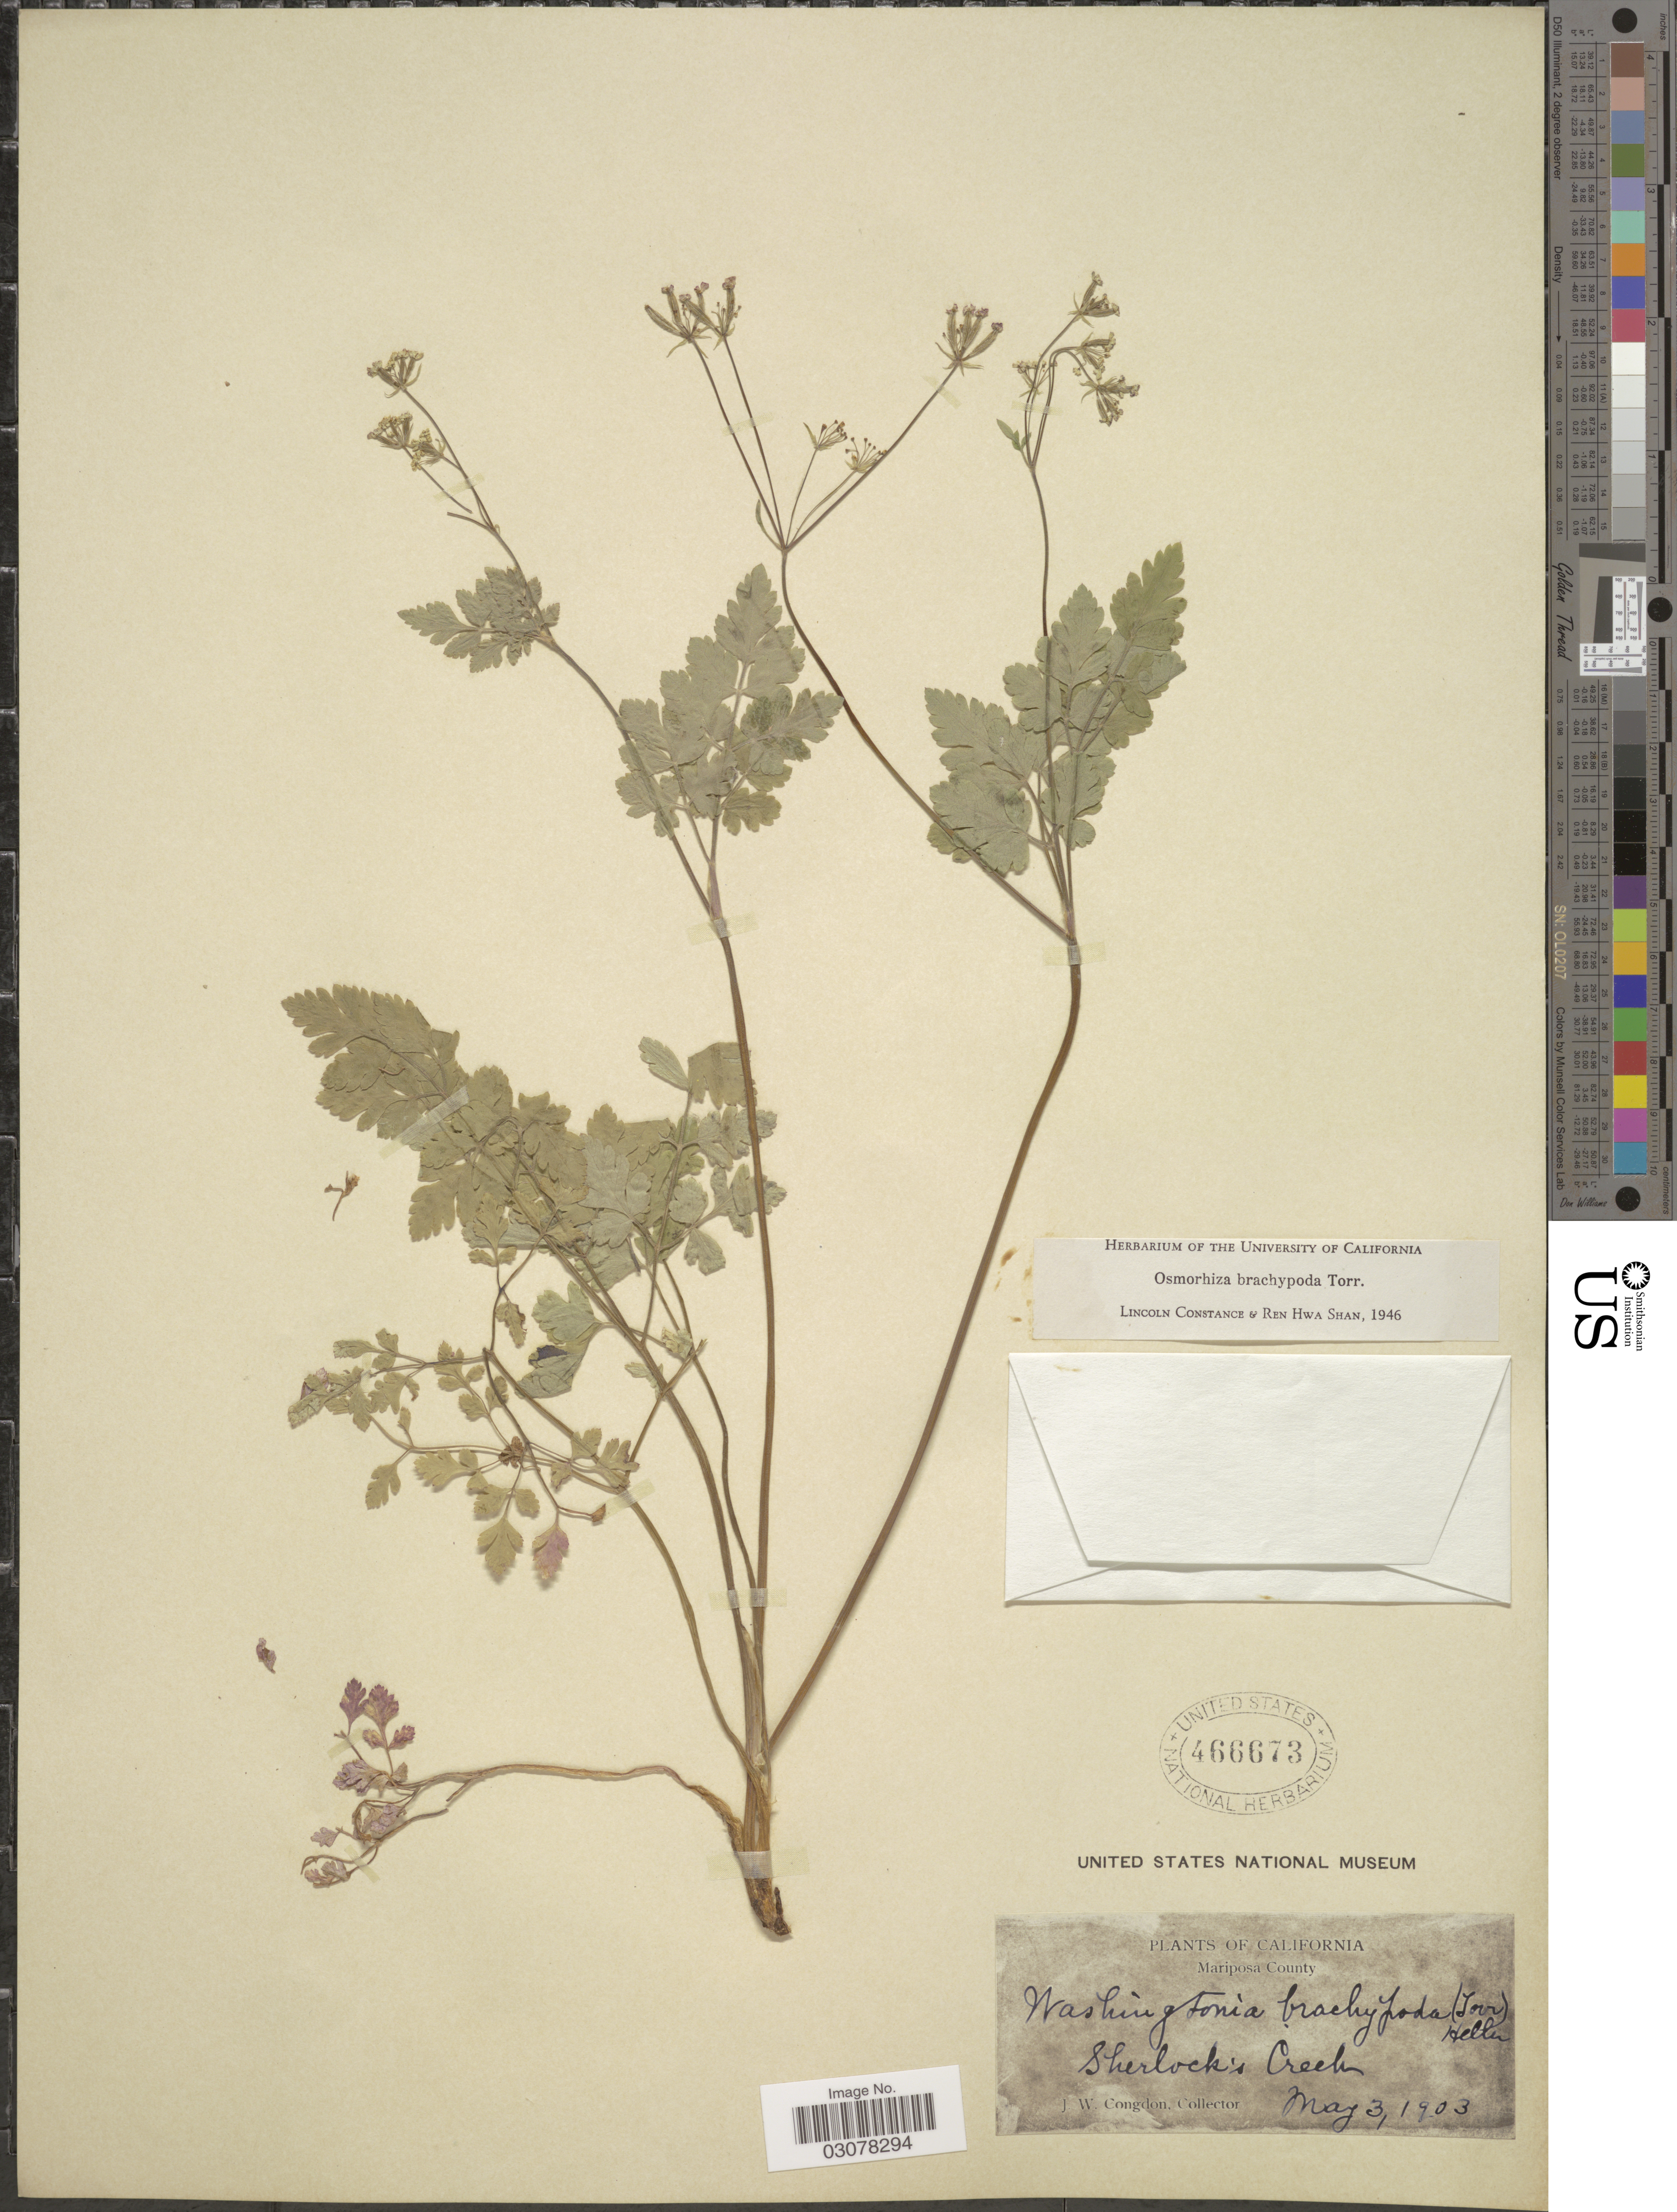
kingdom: Plantae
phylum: Tracheophyta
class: Magnoliopsida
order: Apiales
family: Apiaceae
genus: Osmorhiza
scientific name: Osmorhiza brachypoda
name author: Torr. ex Durand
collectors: J. W. Congdon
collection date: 1903-05-03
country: United States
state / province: California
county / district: Mariposa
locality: Mariposa County. Sherlock's Creek.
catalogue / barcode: US 466673